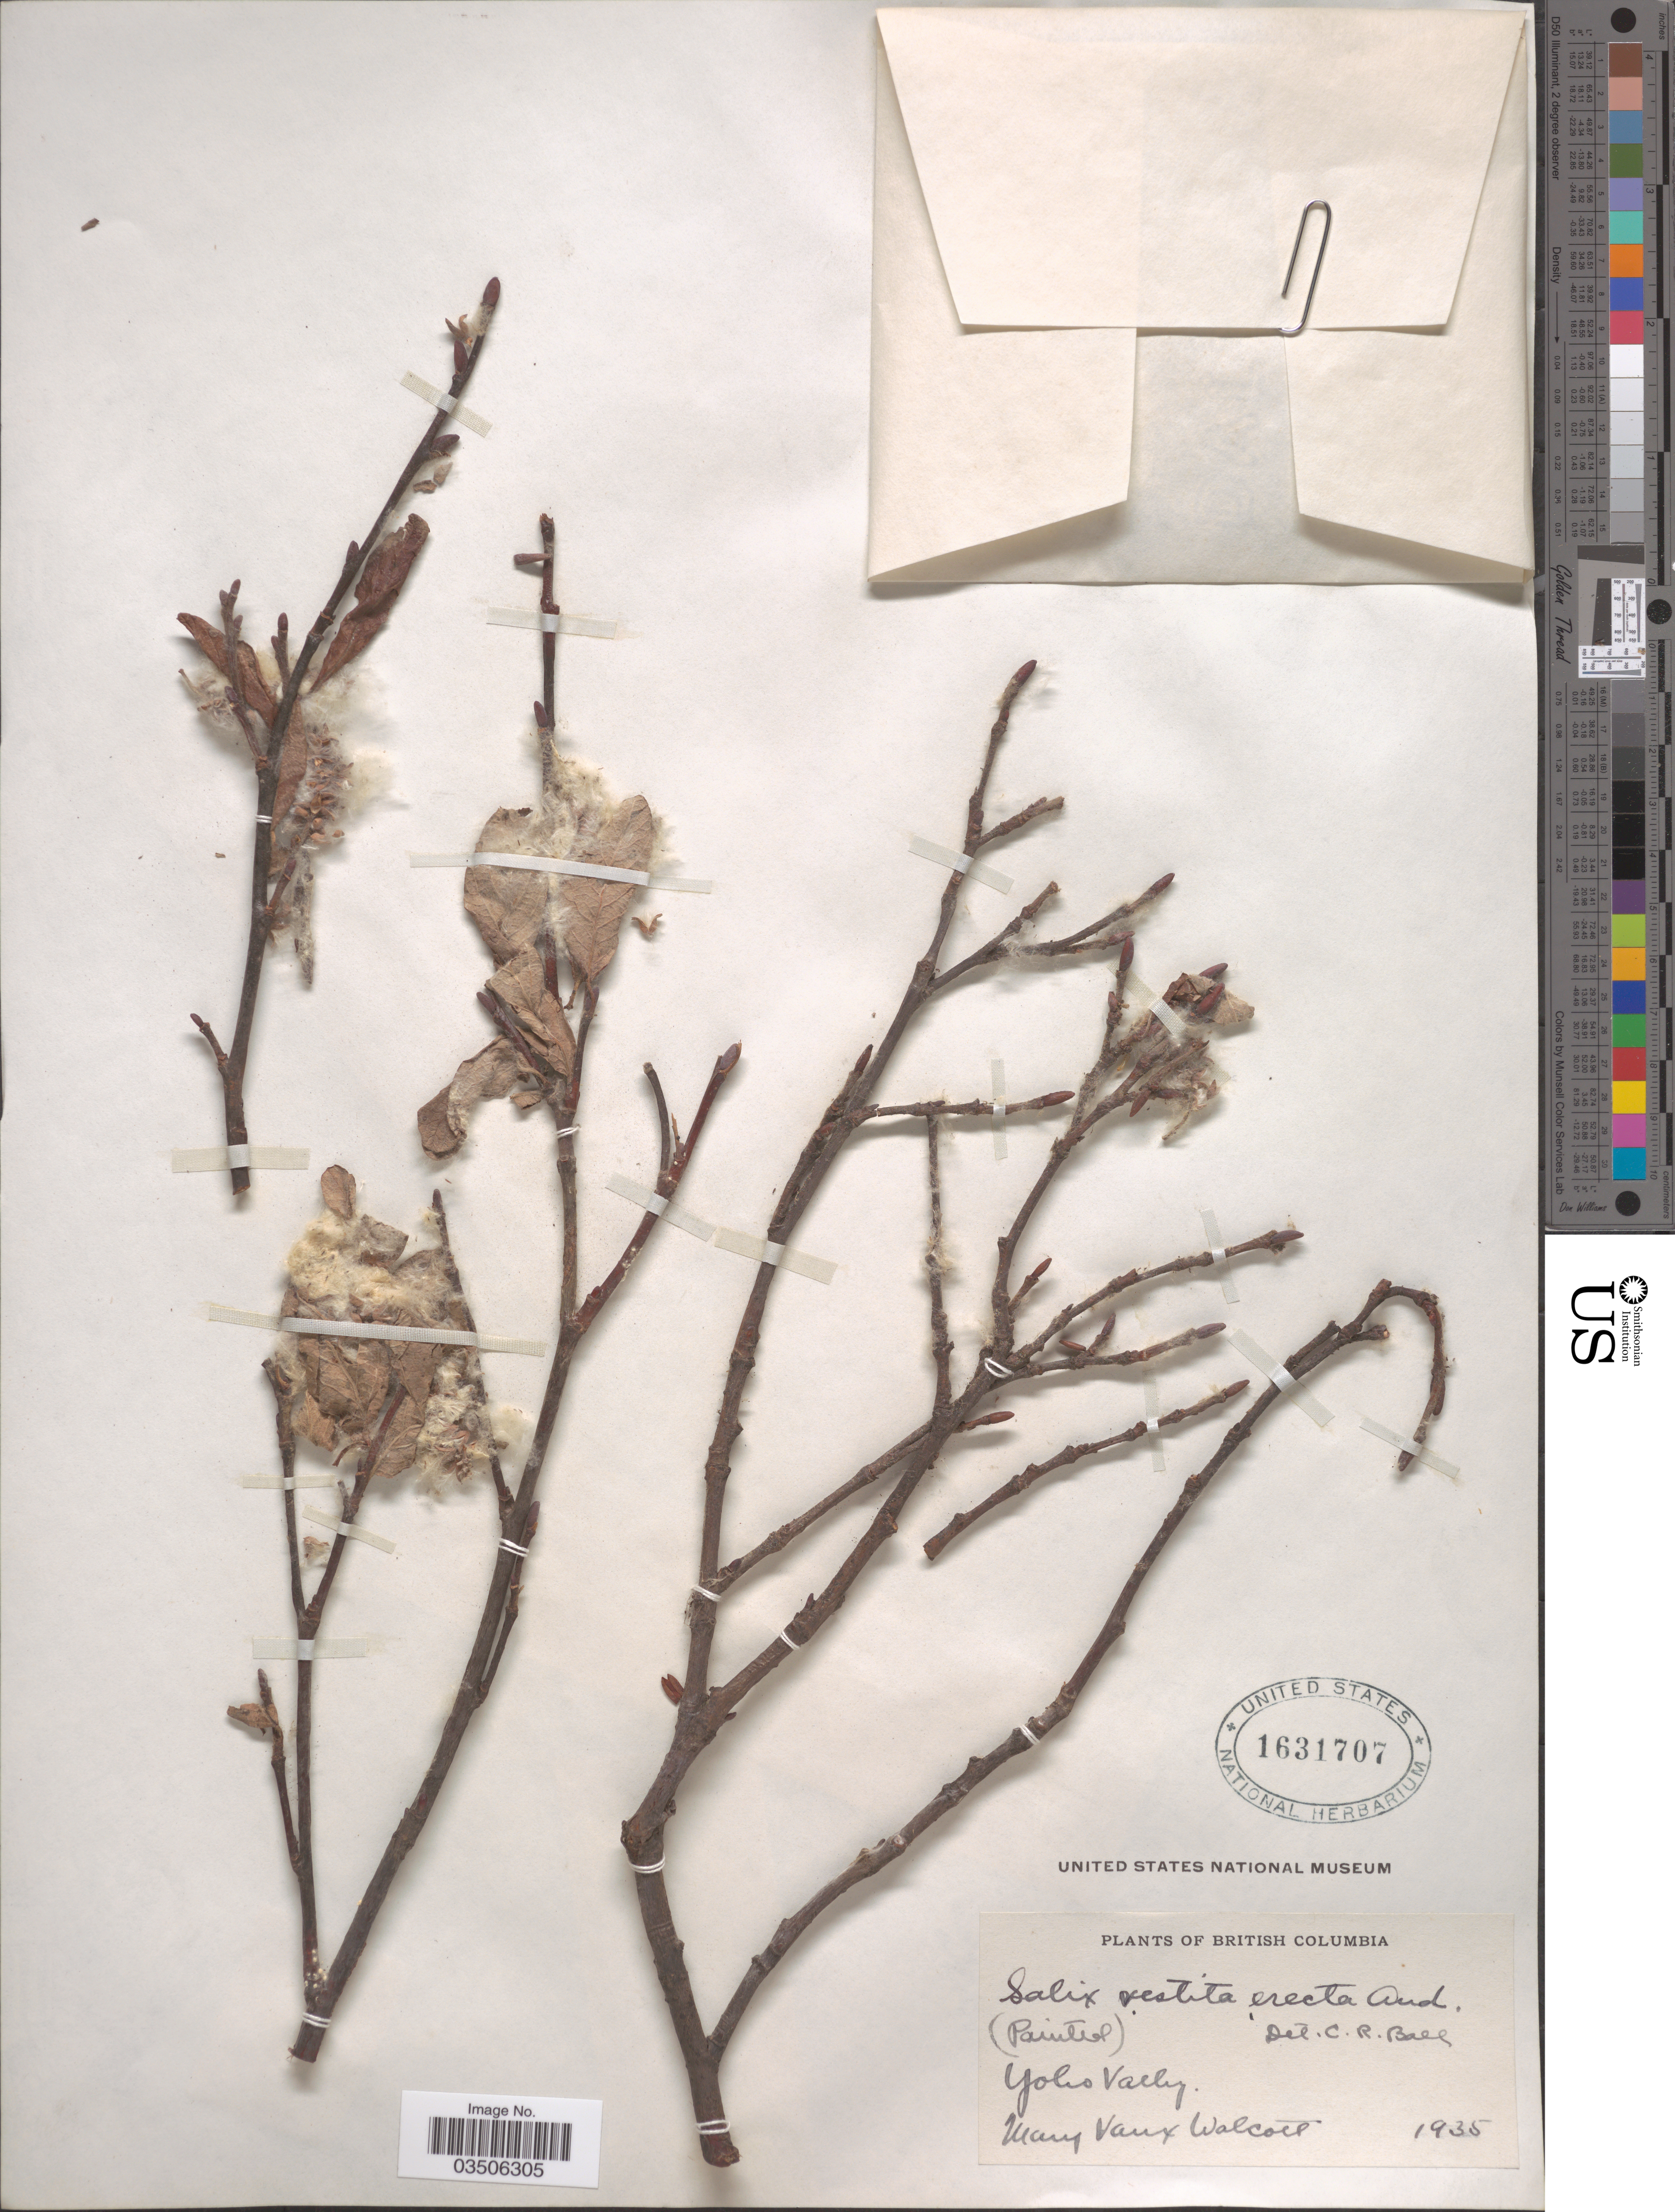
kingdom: Plantae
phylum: Tracheophyta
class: Magnoliopsida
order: Malpighiales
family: Salicaceae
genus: Salix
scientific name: Salix vestita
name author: Pursh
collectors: M. Walcott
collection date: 1935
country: Canada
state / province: British Columbia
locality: Yoho Valley.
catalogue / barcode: US 1631707